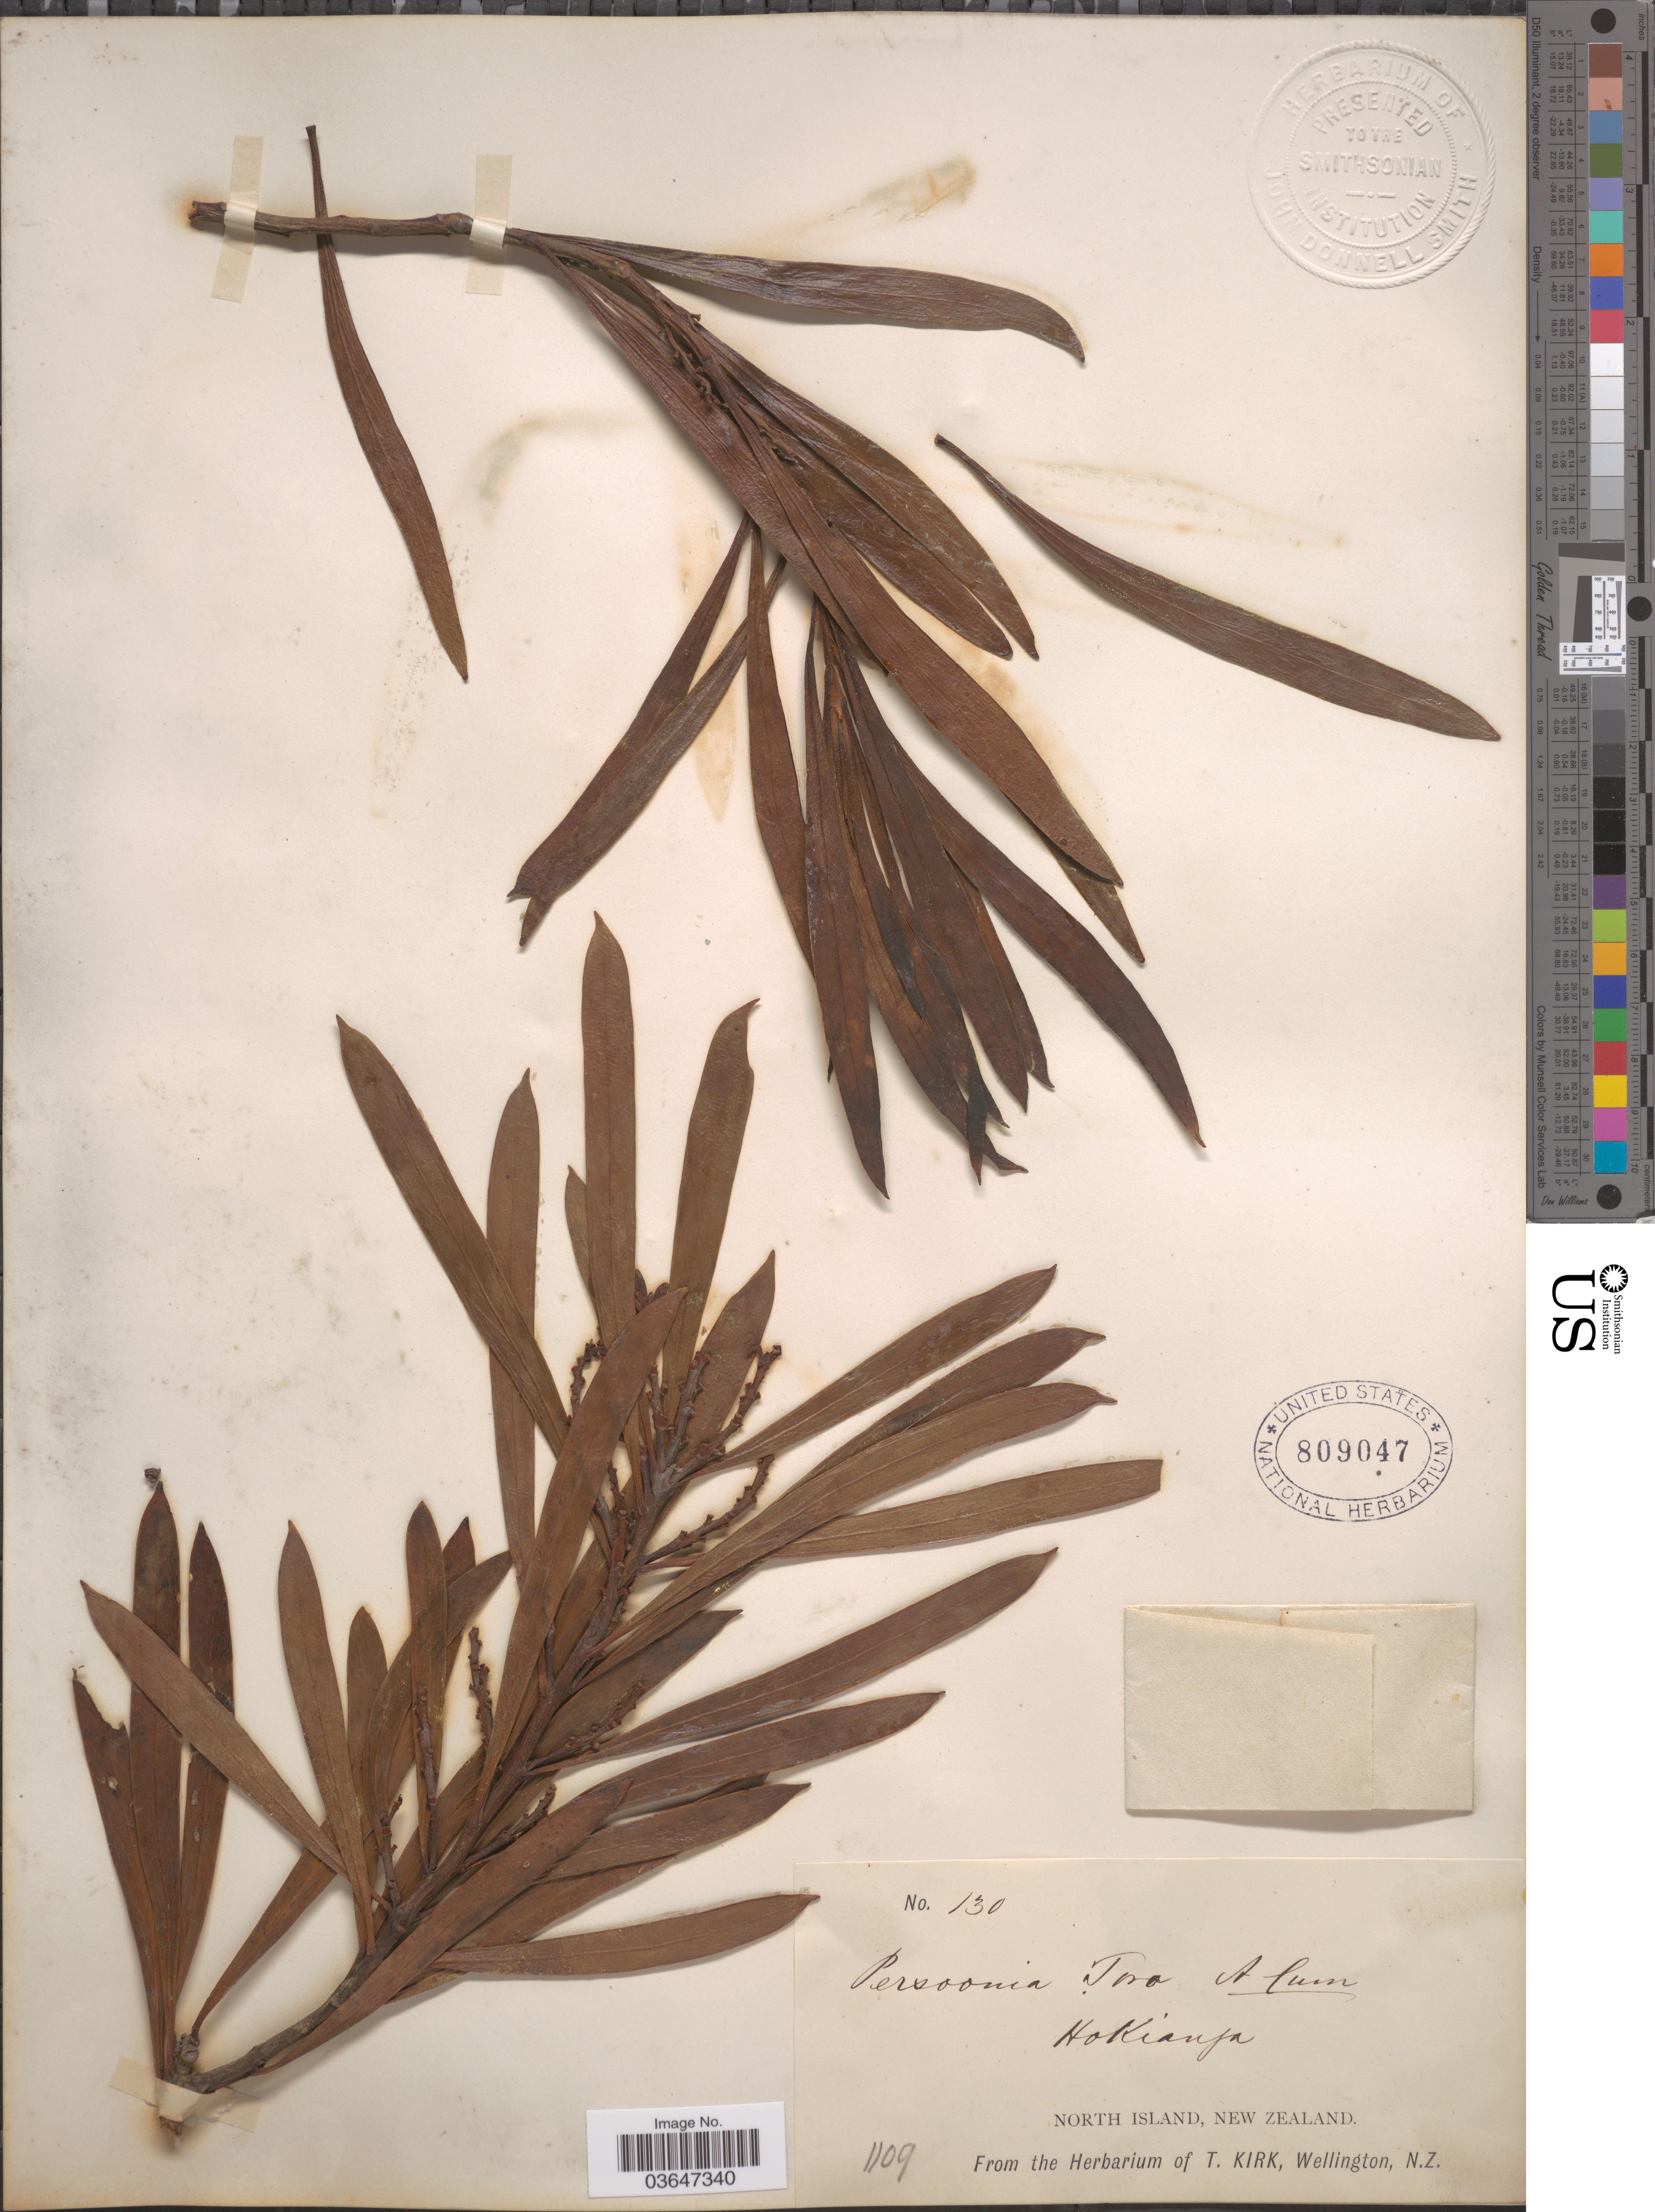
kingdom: Plantae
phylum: Tracheophyta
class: Magnoliopsida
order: Proteales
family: Proteaceae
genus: Persoonia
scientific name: Persoonia toru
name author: A. Cunn.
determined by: Strong, Mark T., (BOT), Smithsonian Institution - National Museum of Natural History (UNITED STATES)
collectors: ex herb. T. Kirk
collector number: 130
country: New Zealand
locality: North Island.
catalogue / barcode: US 809047